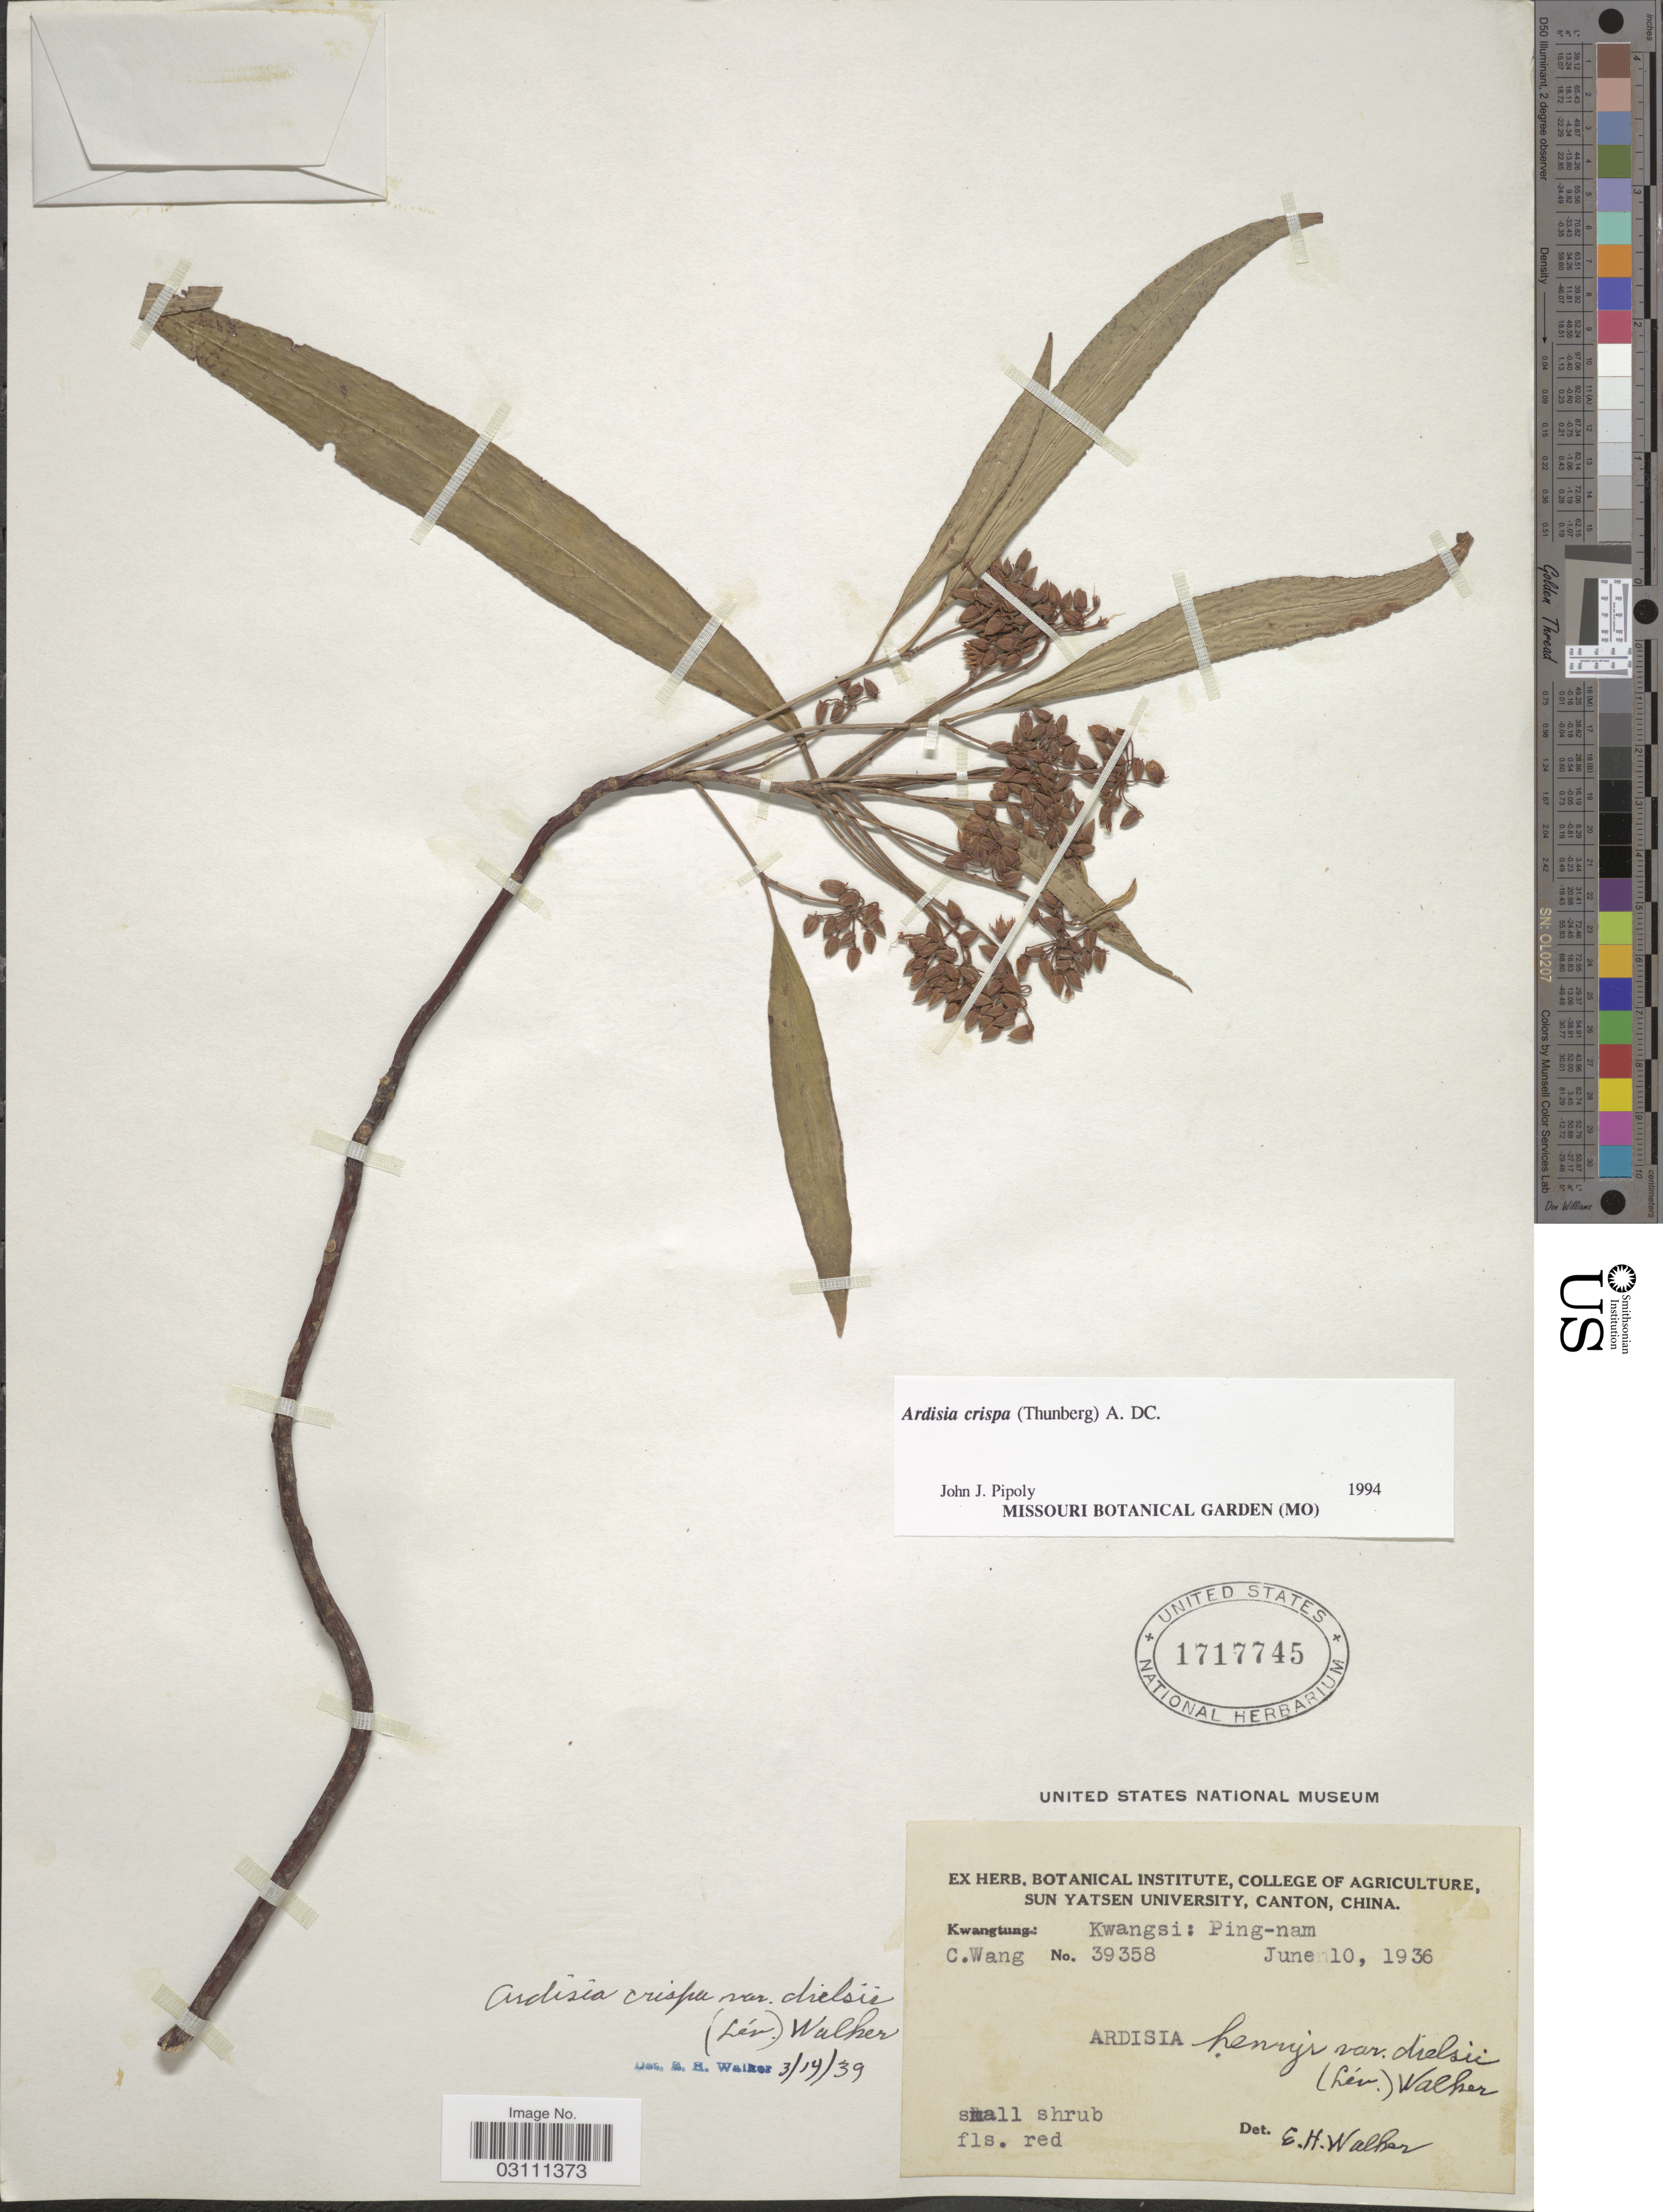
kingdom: Plantae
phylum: Tracheophyta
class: Magnoliopsida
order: Ericales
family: Primulaceae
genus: Ardisia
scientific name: Ardisia crispa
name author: (Thunb.) A. DC.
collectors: C. Wang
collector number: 39358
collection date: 1936-06-10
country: China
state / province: Guangxi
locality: Kwangsi: Ping-nam.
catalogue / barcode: US 1717745